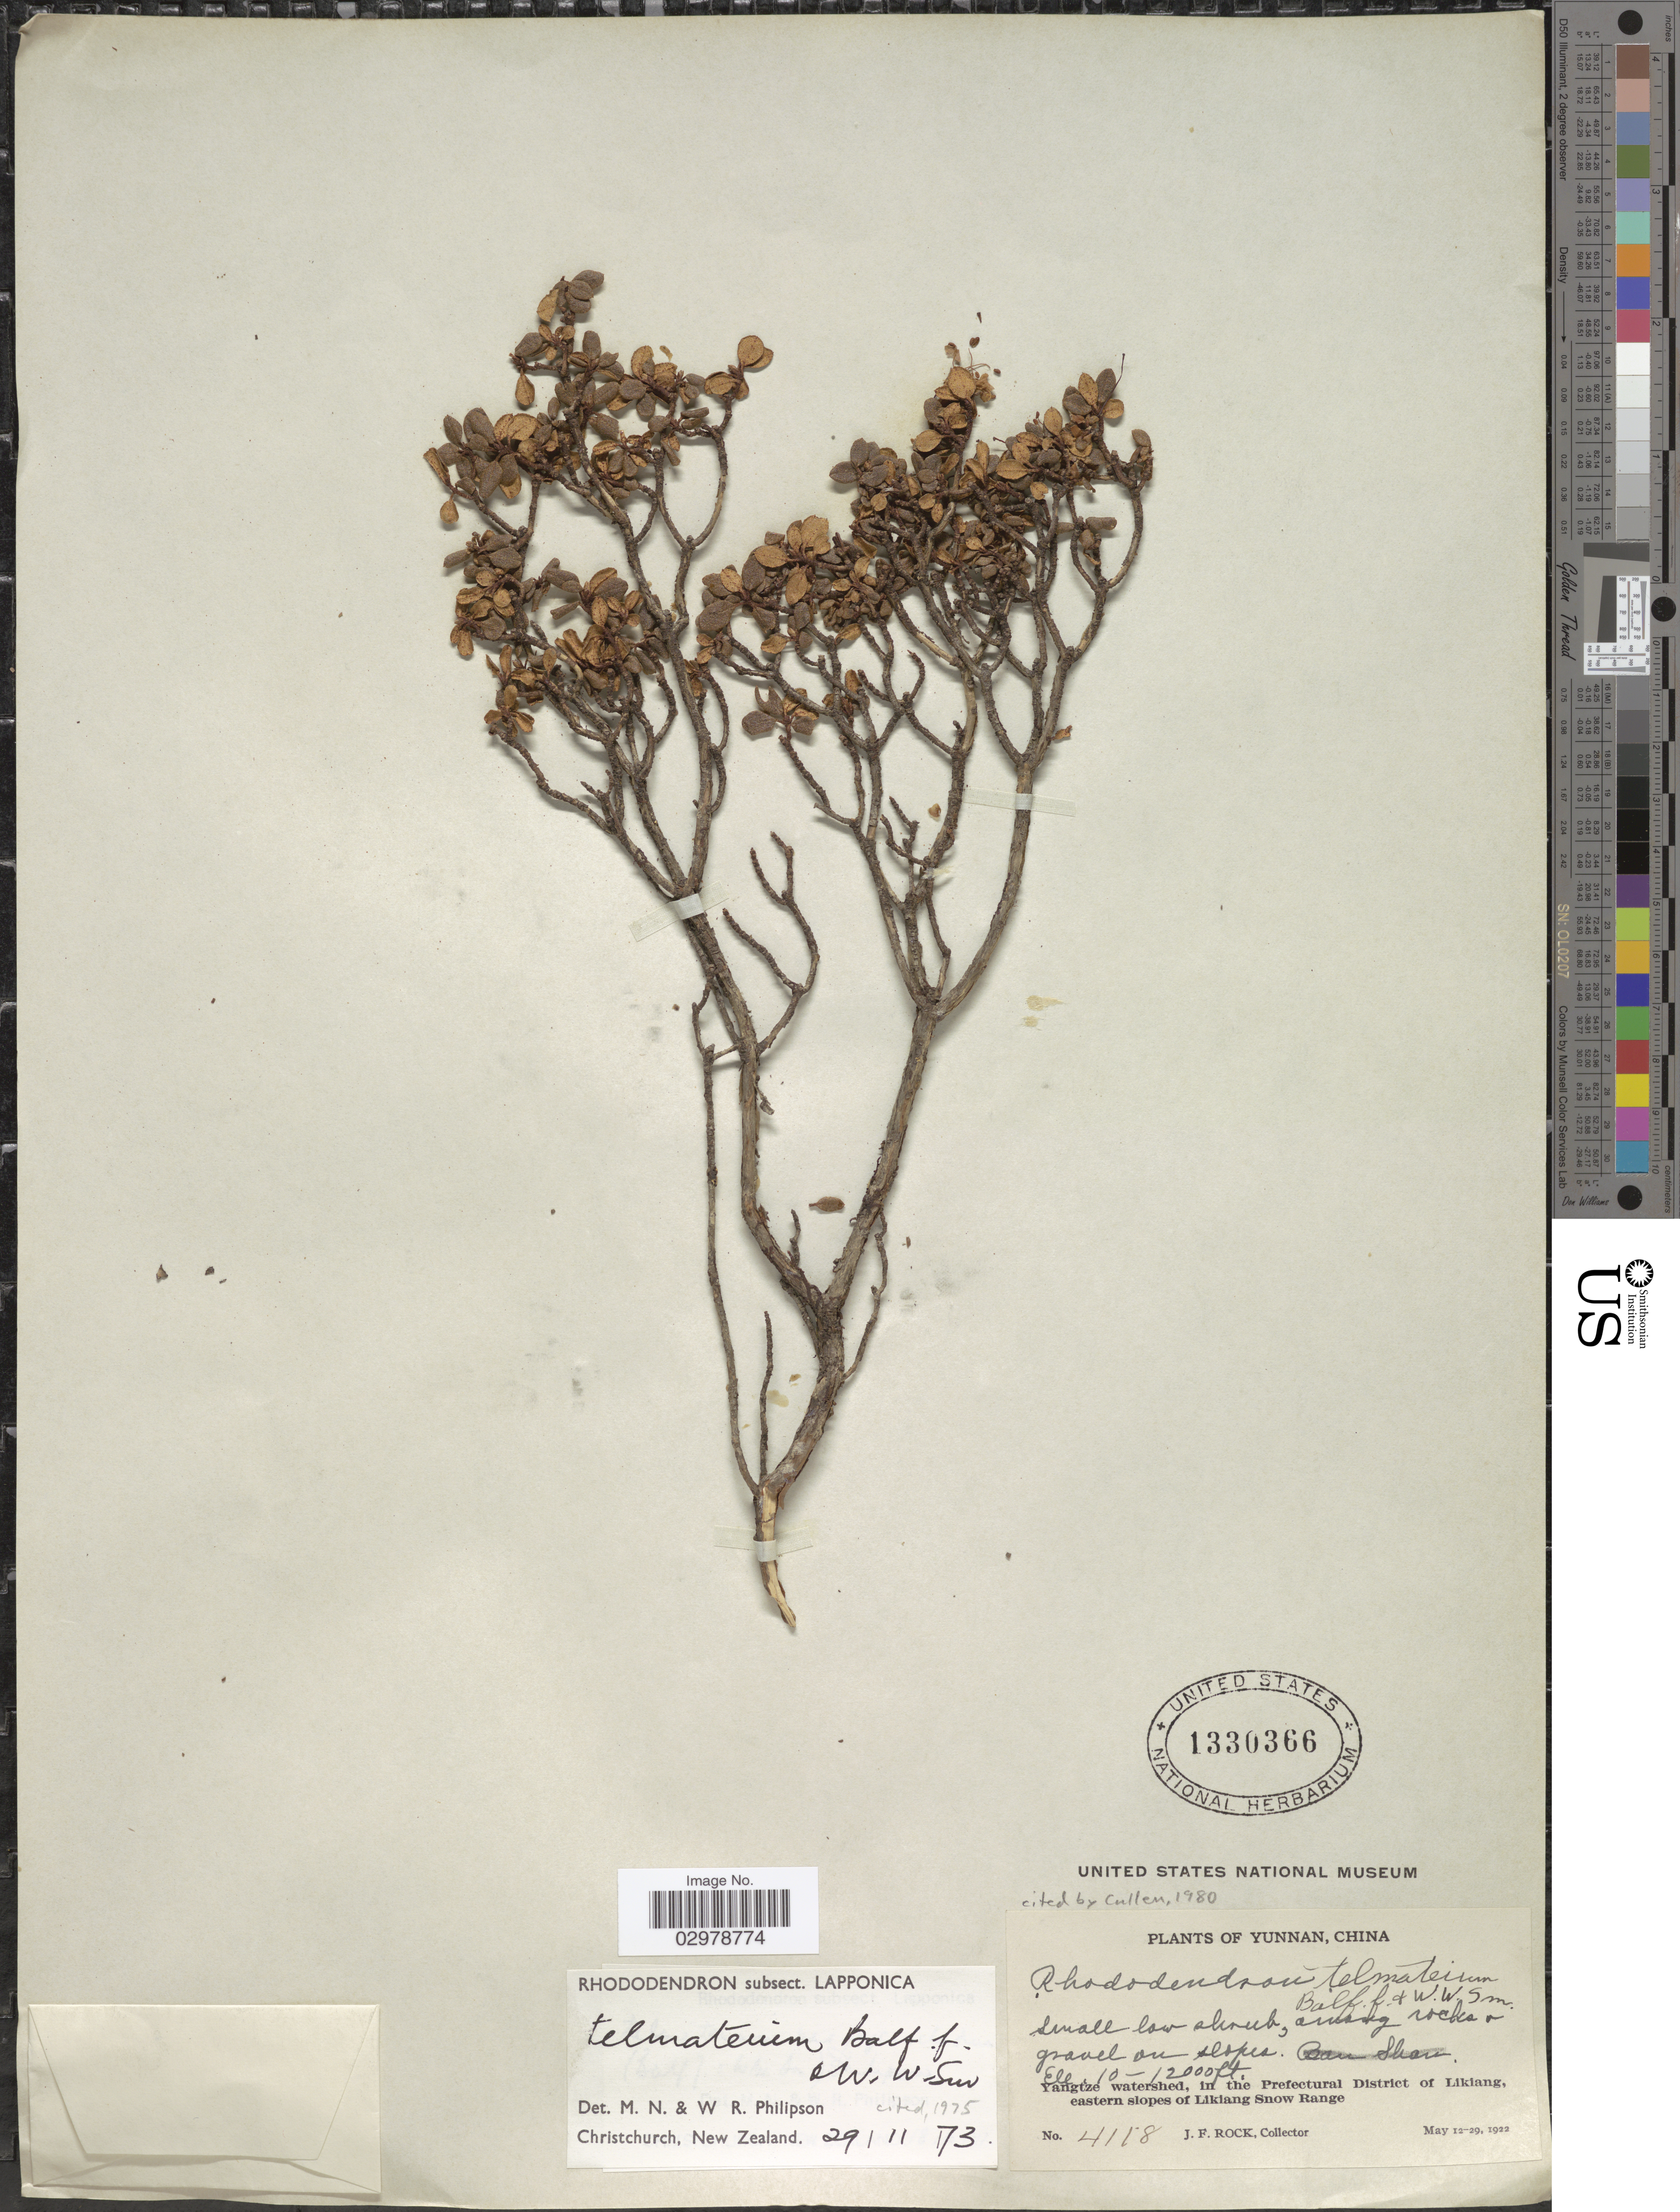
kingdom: Plantae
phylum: Tracheophyta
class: Magnoliopsida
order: Ericales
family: Ericaceae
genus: Rhododendron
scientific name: Rhododendron telmateium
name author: Balf. f. & W.W. Sm.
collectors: J. Rock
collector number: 4118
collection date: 1922-05-12/1922-05-29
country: China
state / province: Yunnan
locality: Yangtze watershed, in the Prefectural District of Likiang, eastern slopes of Likiang Snow Range.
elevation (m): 3048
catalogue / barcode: US 1330366